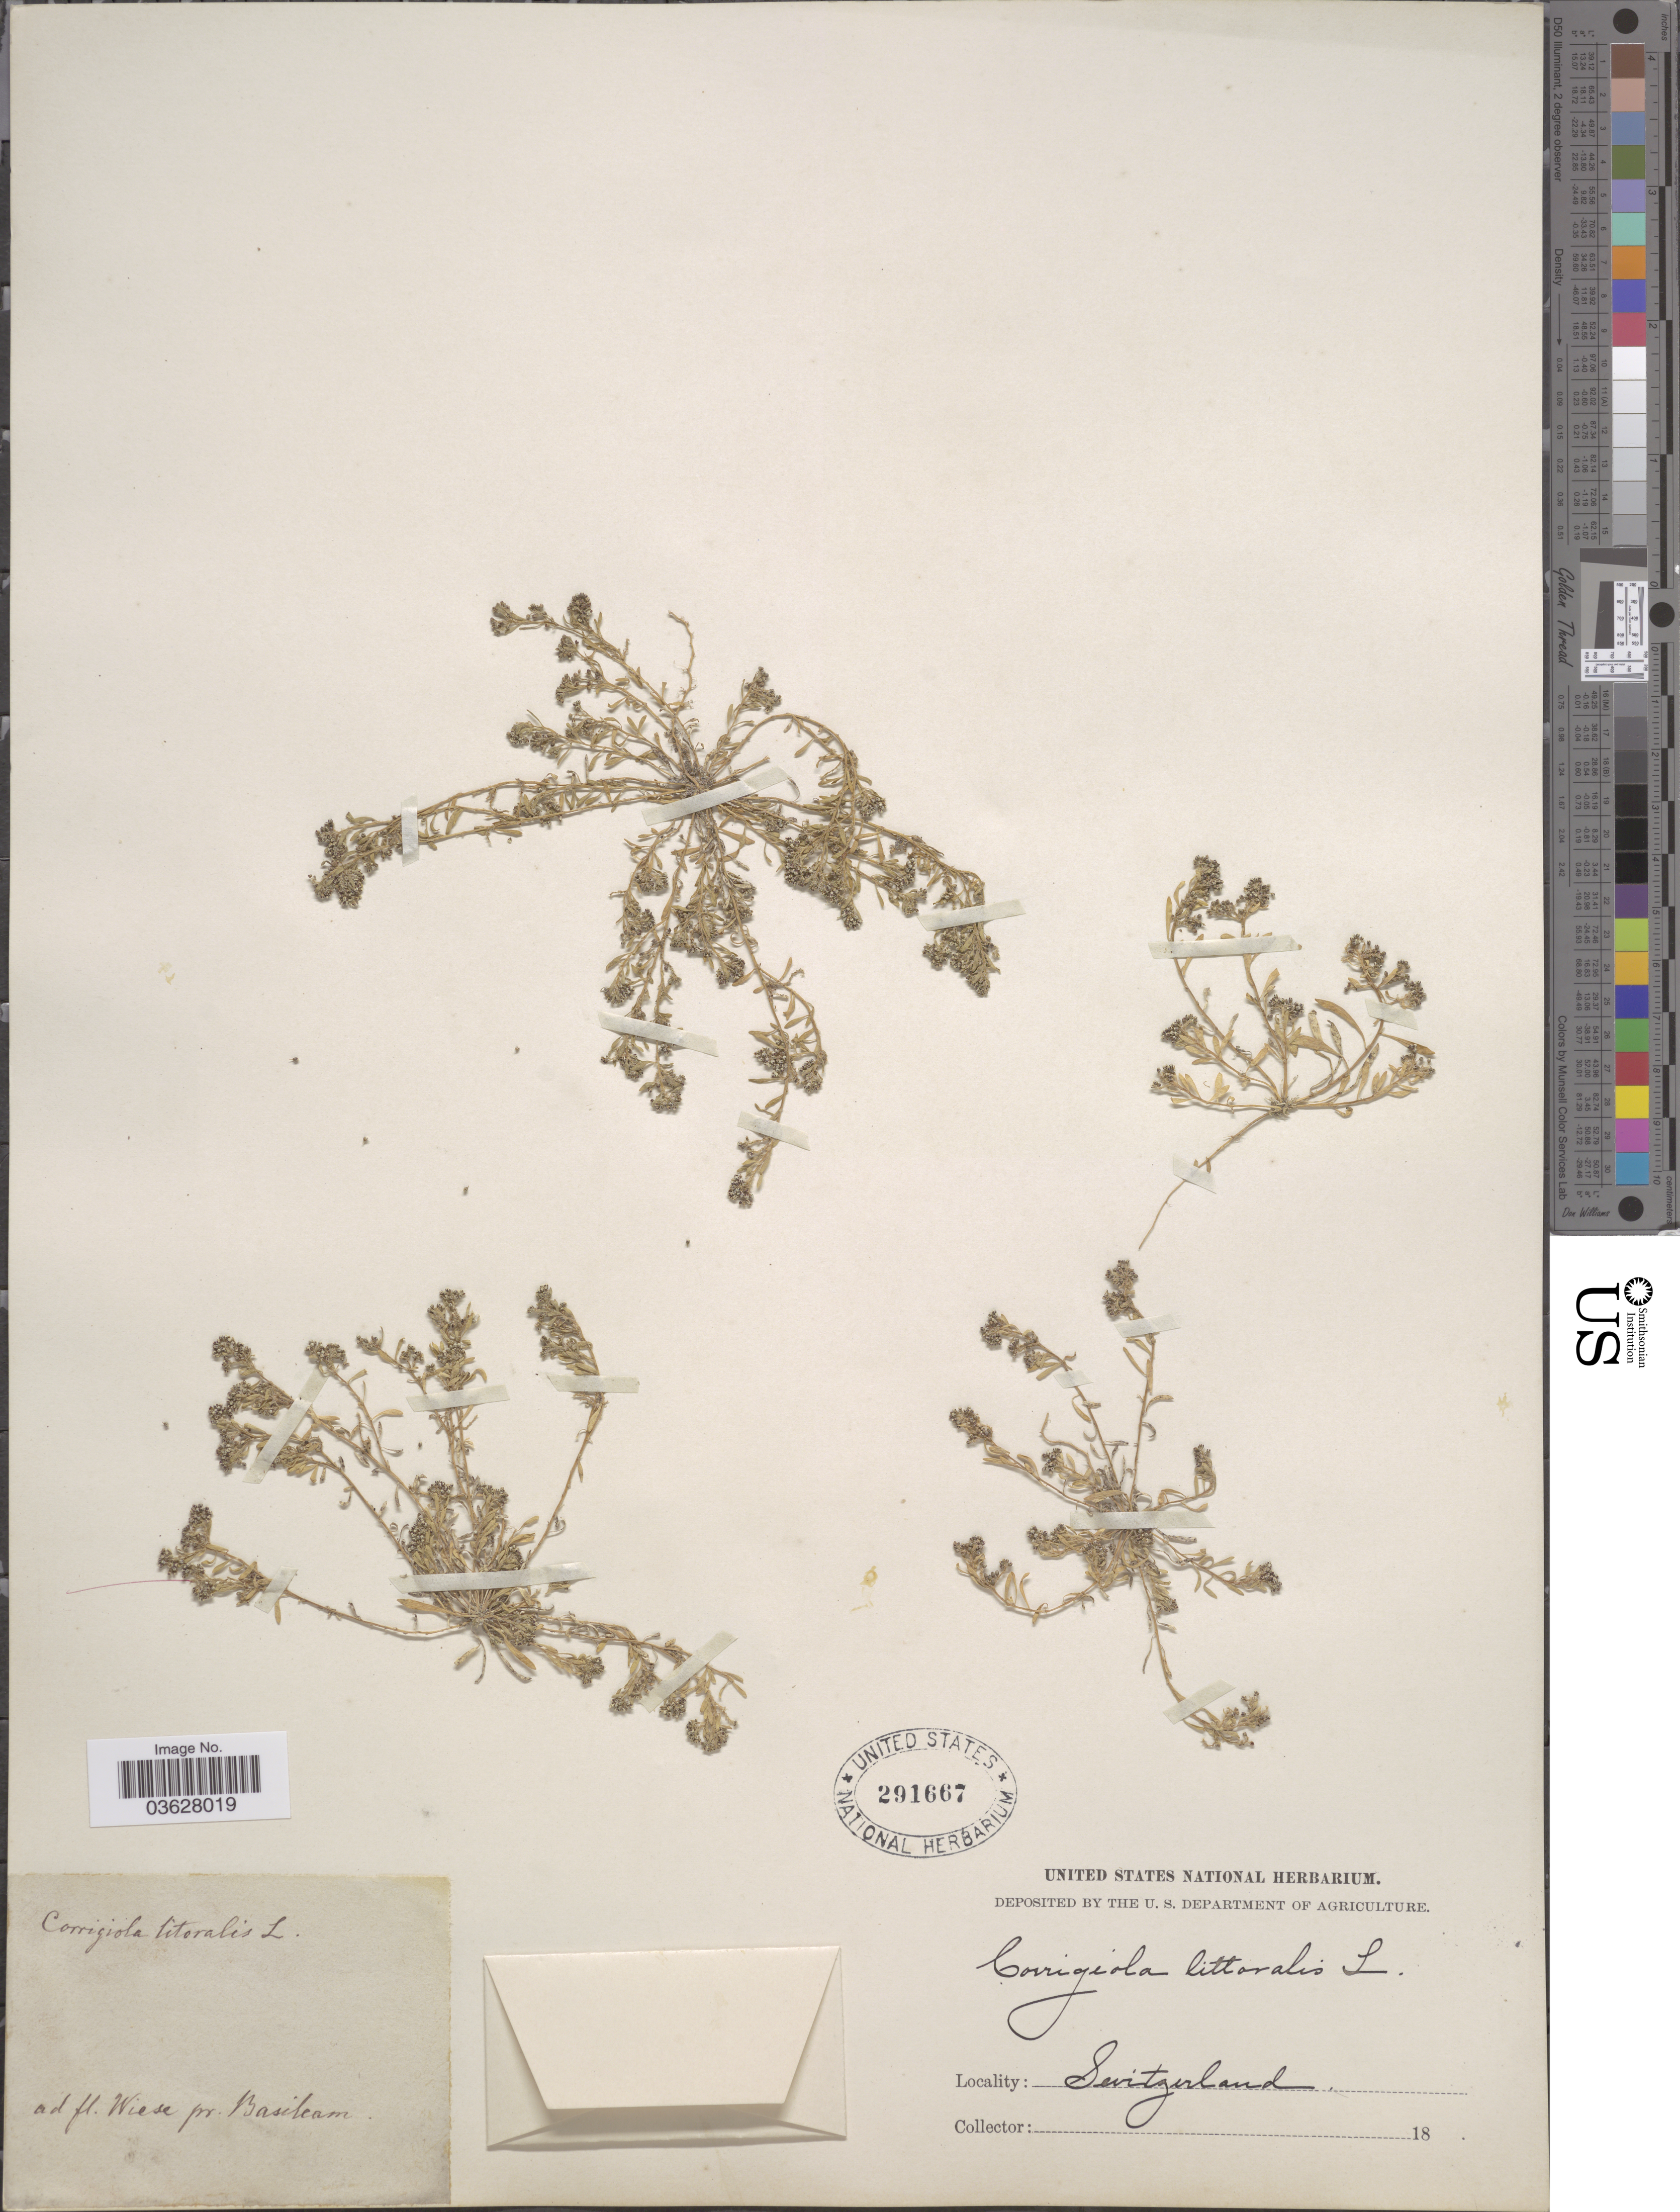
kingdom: Plantae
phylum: Tracheophyta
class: Magnoliopsida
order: Caryophyllales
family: Caryophyllaceae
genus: Corrigiola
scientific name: Corrigiola litoralis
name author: L.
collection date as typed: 18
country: Eswatini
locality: Ad fl. Wiese pr. Basileam.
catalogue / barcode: US 291667